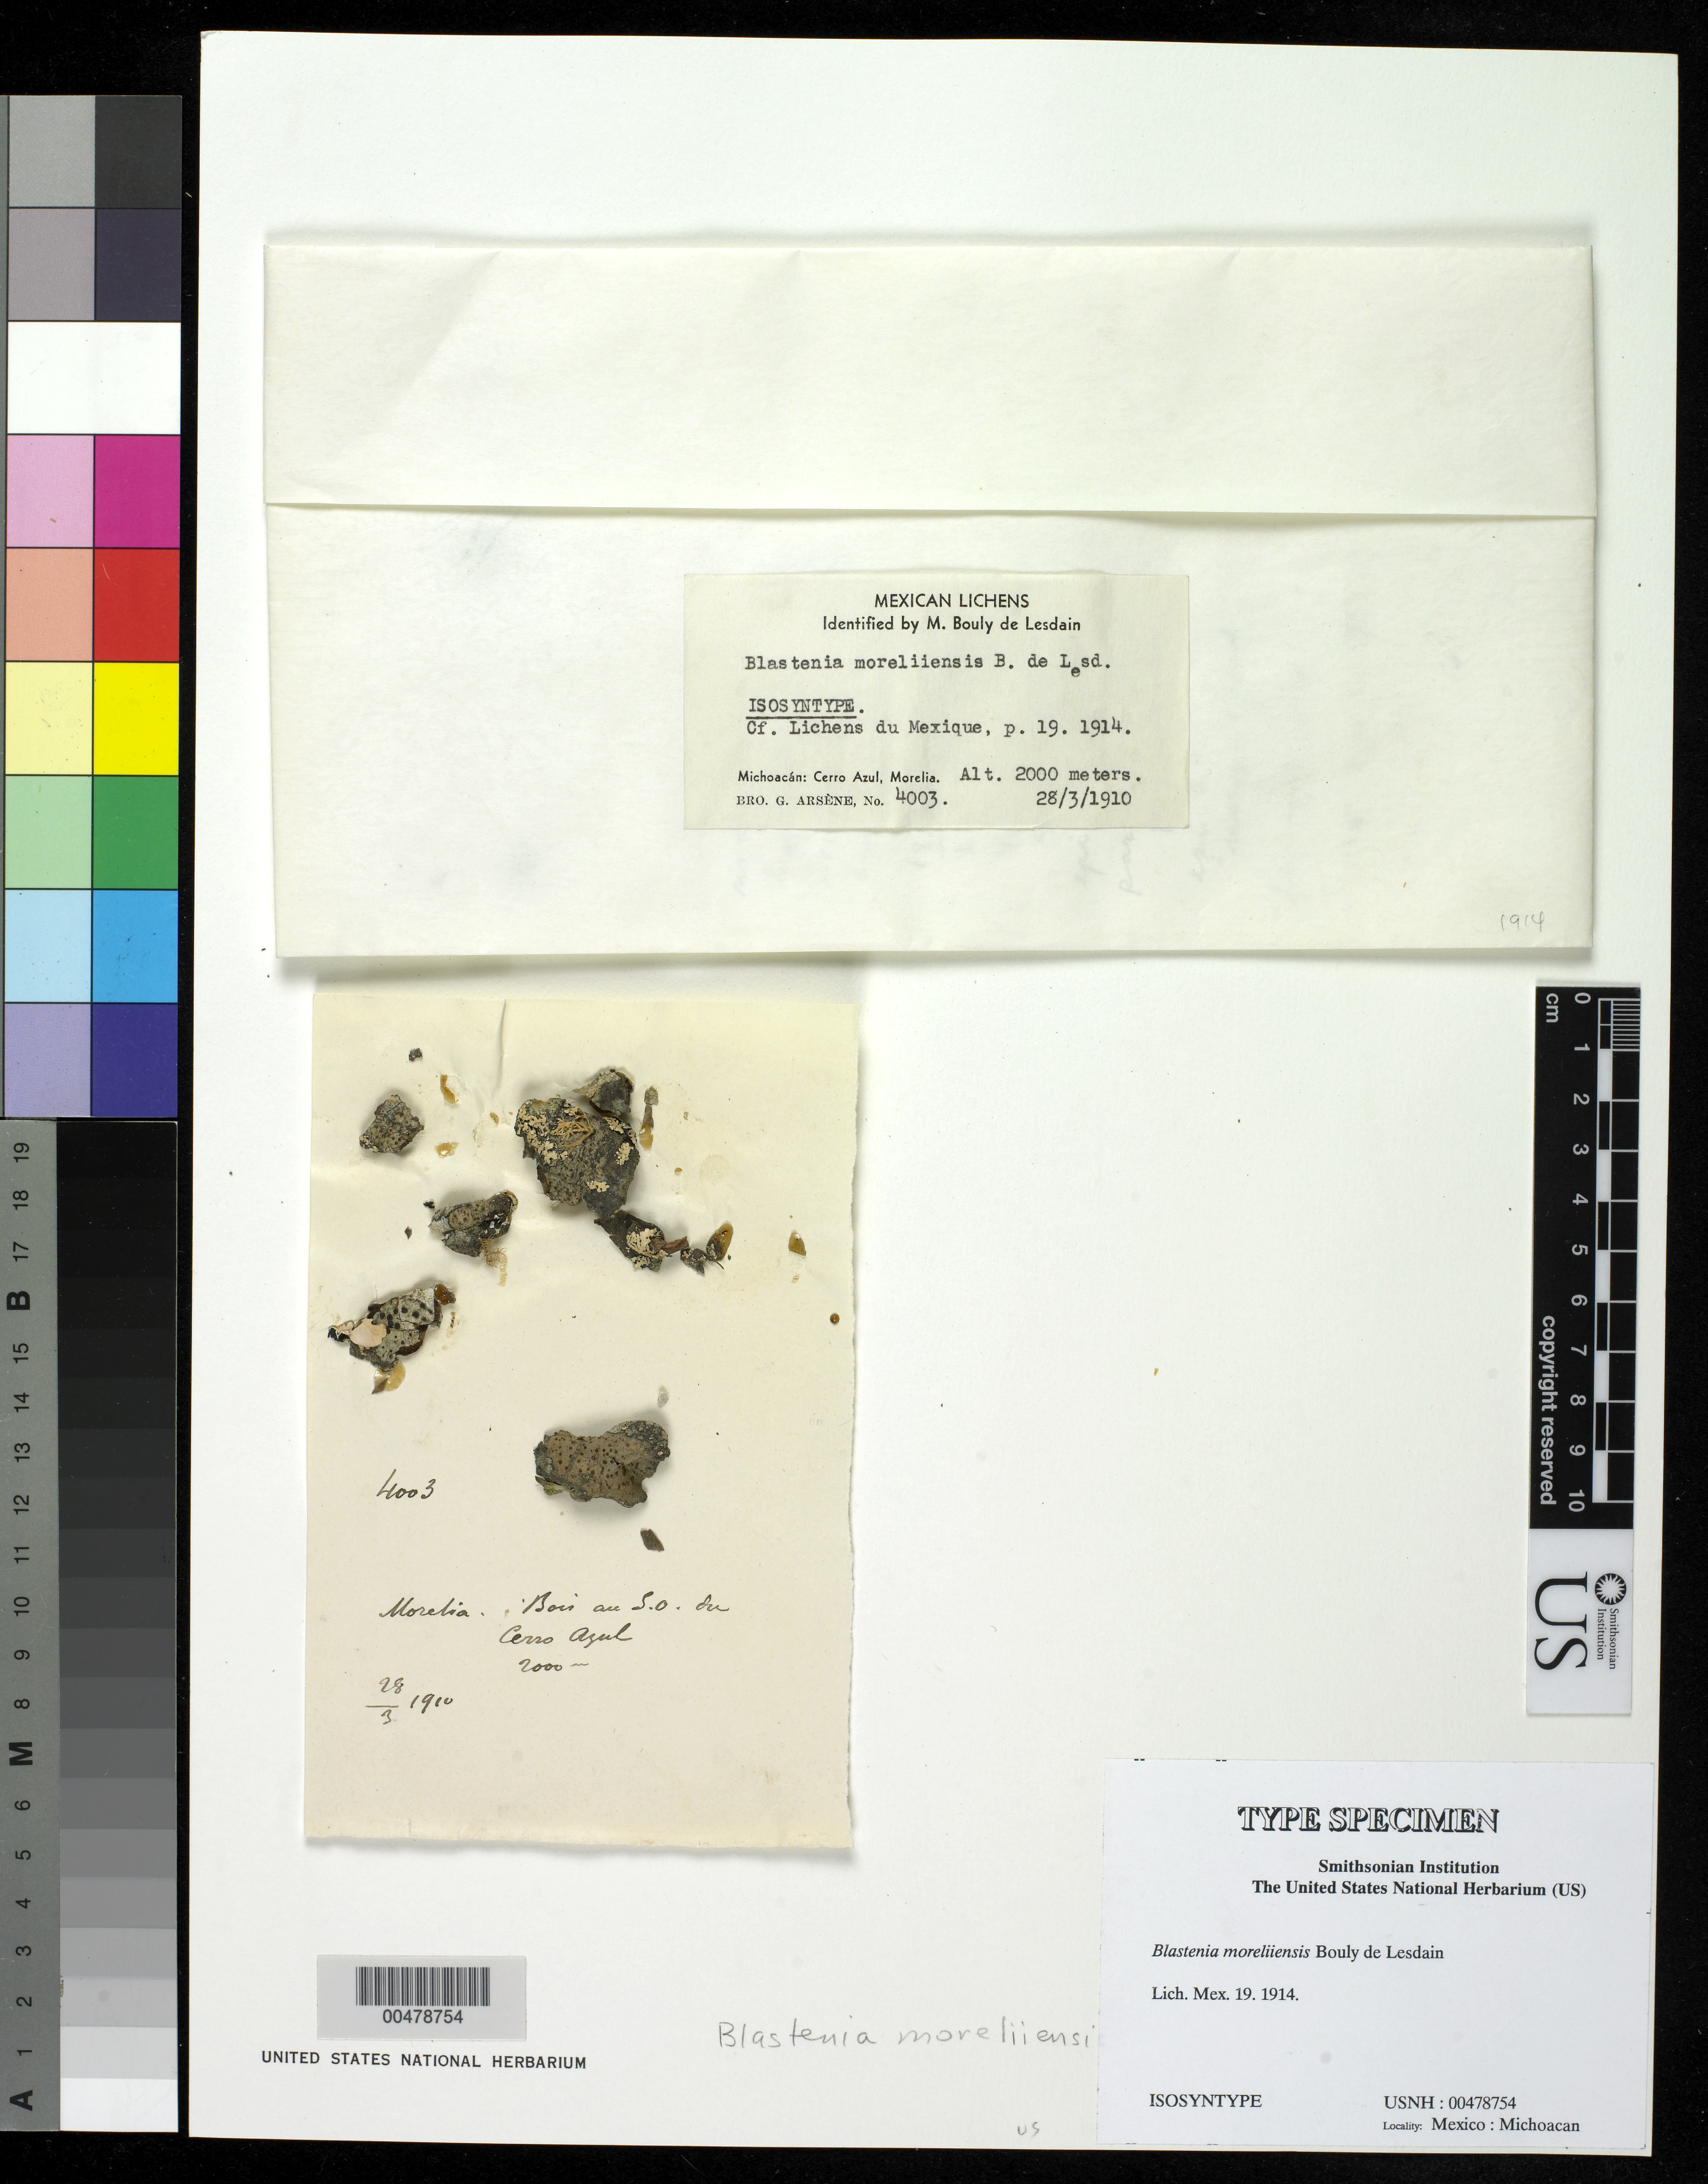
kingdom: Fungi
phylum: Ascomycota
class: Lecanoromycetes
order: Teloschistales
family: Teloschistaceae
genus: Blastenia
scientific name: Blastenia moreliiensis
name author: B. de Lesd.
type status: Isosyntype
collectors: Bro. G. Arsène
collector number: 4003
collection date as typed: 28 Mar 1910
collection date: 1910-03-28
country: Mexico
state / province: Michoacán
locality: Cerro Azul, Morelia.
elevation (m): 2000